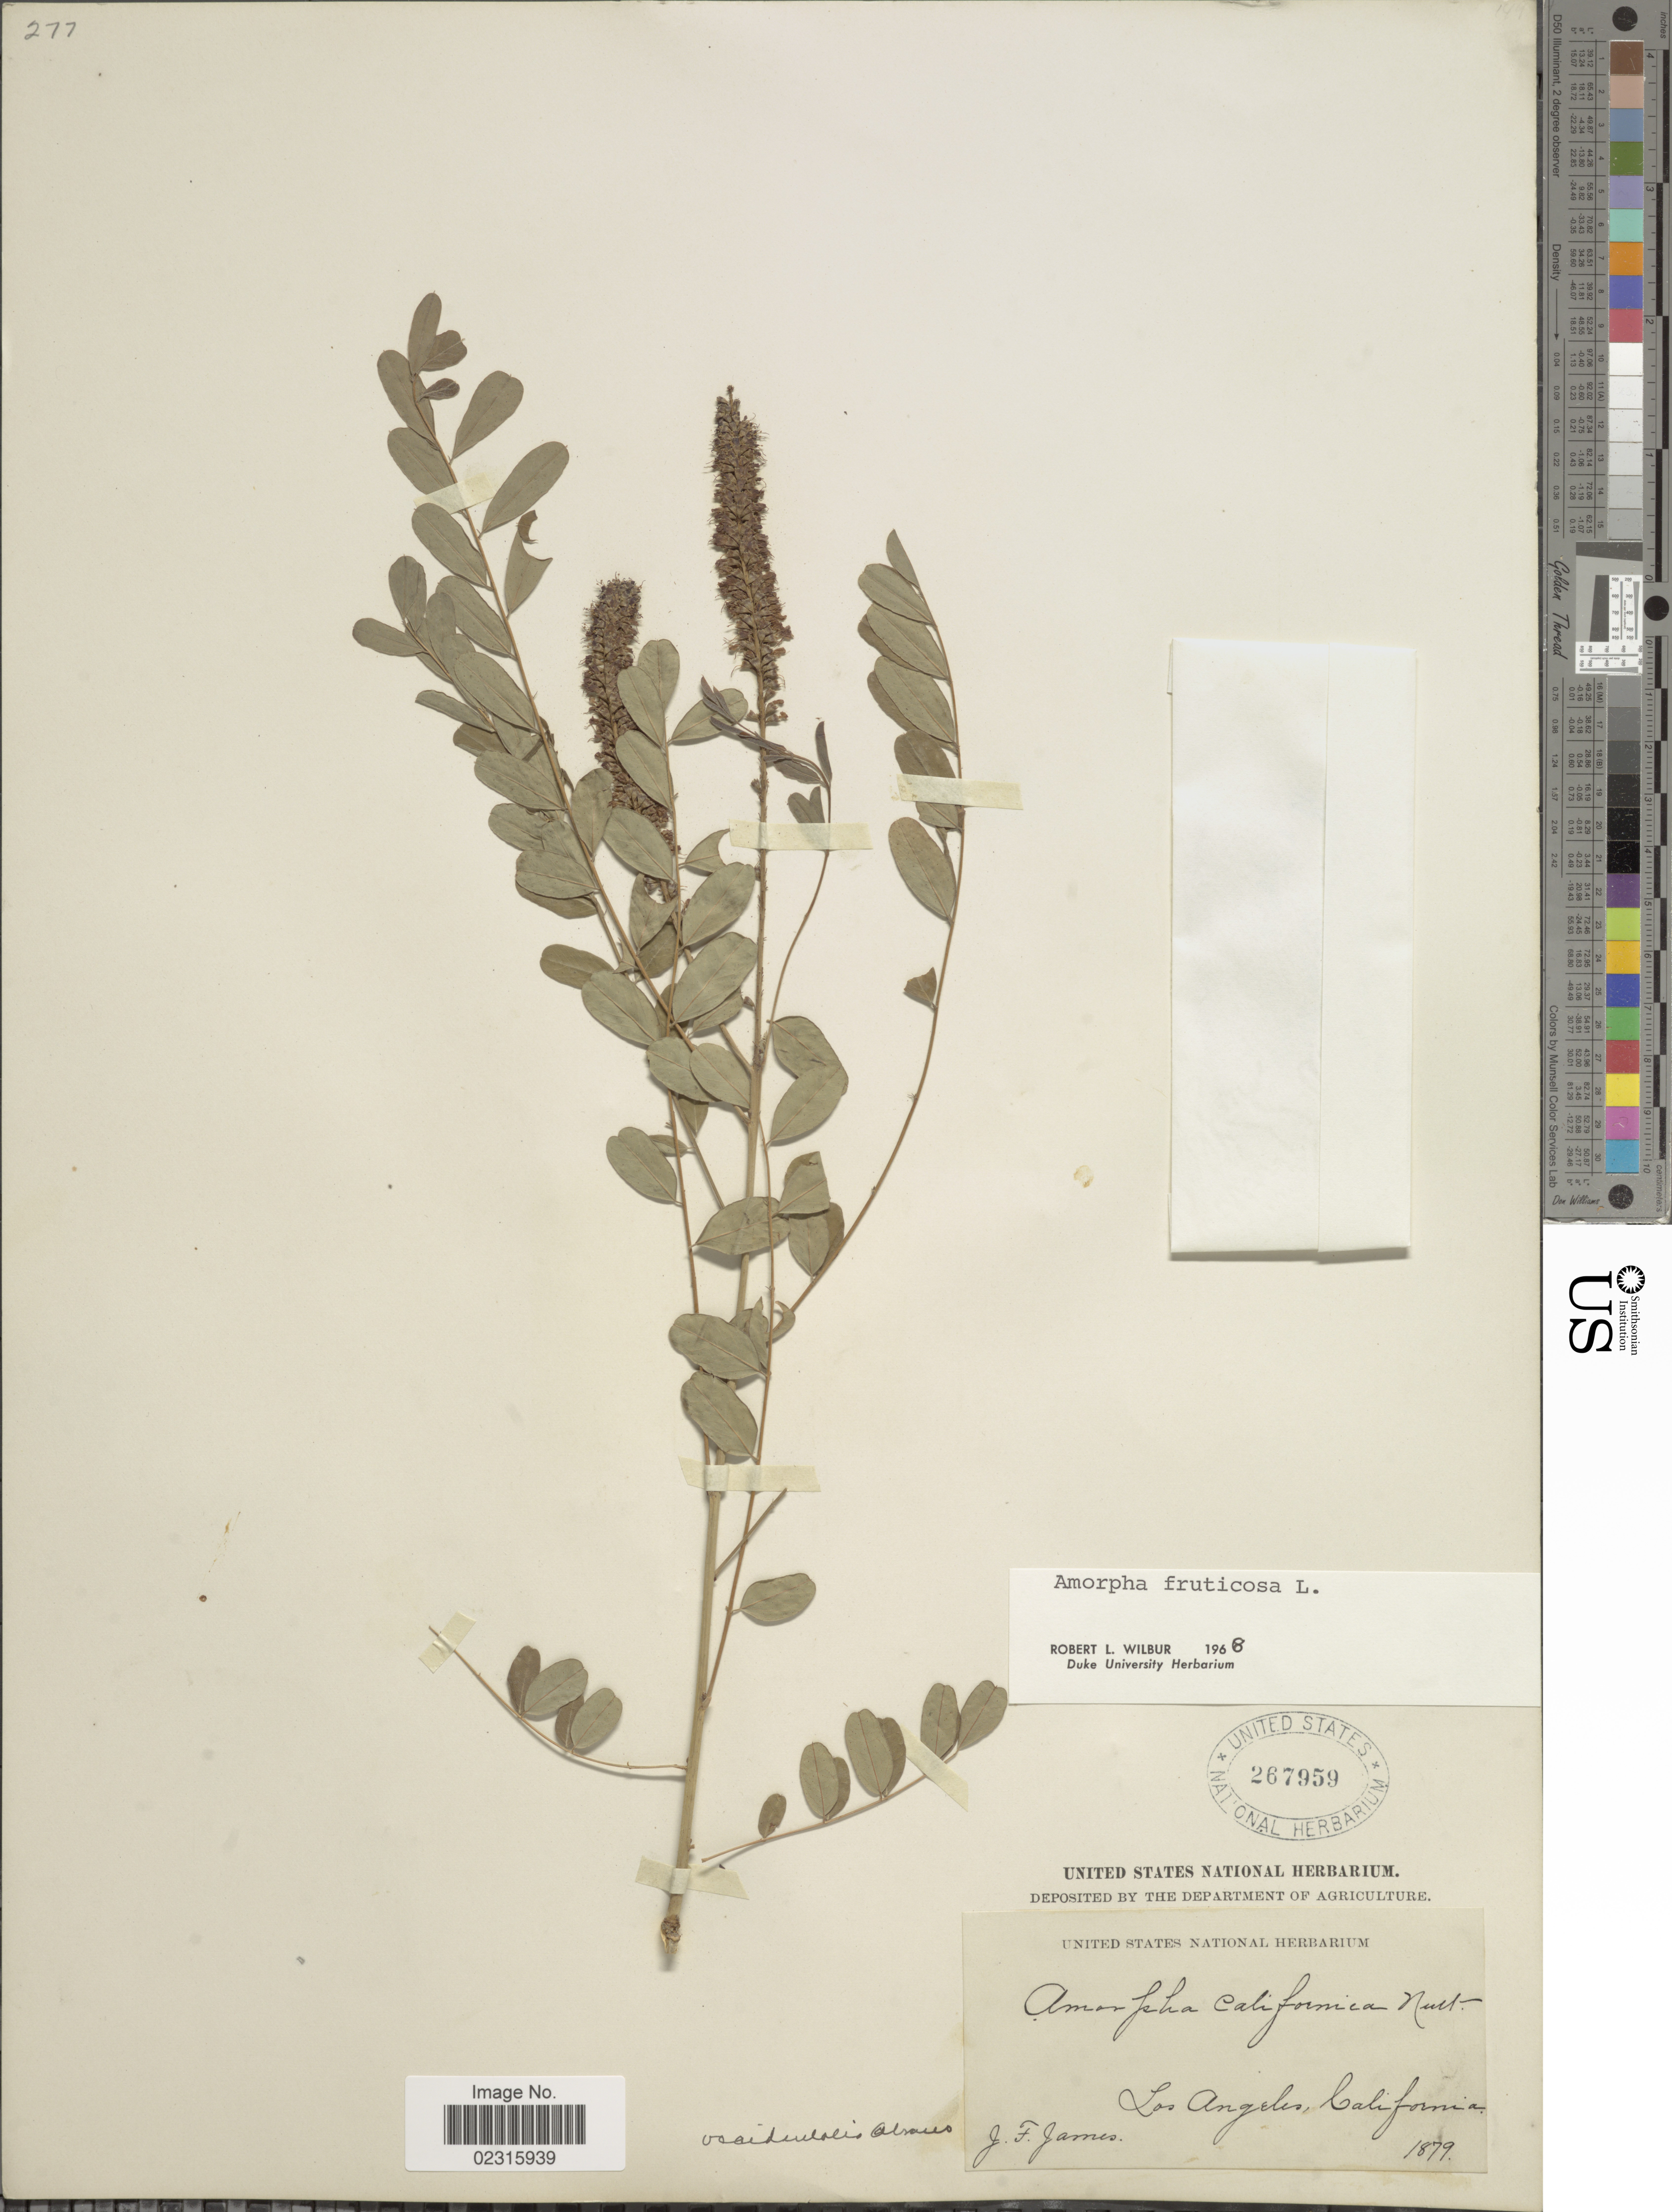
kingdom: Plantae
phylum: Tracheophyta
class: Magnoliopsida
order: Fabales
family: Fabaceae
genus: Amorpha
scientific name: Amorpha fruticosa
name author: L.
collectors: J. James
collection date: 1879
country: United States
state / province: California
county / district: Los Angeles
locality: Los Angeles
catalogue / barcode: US 267959